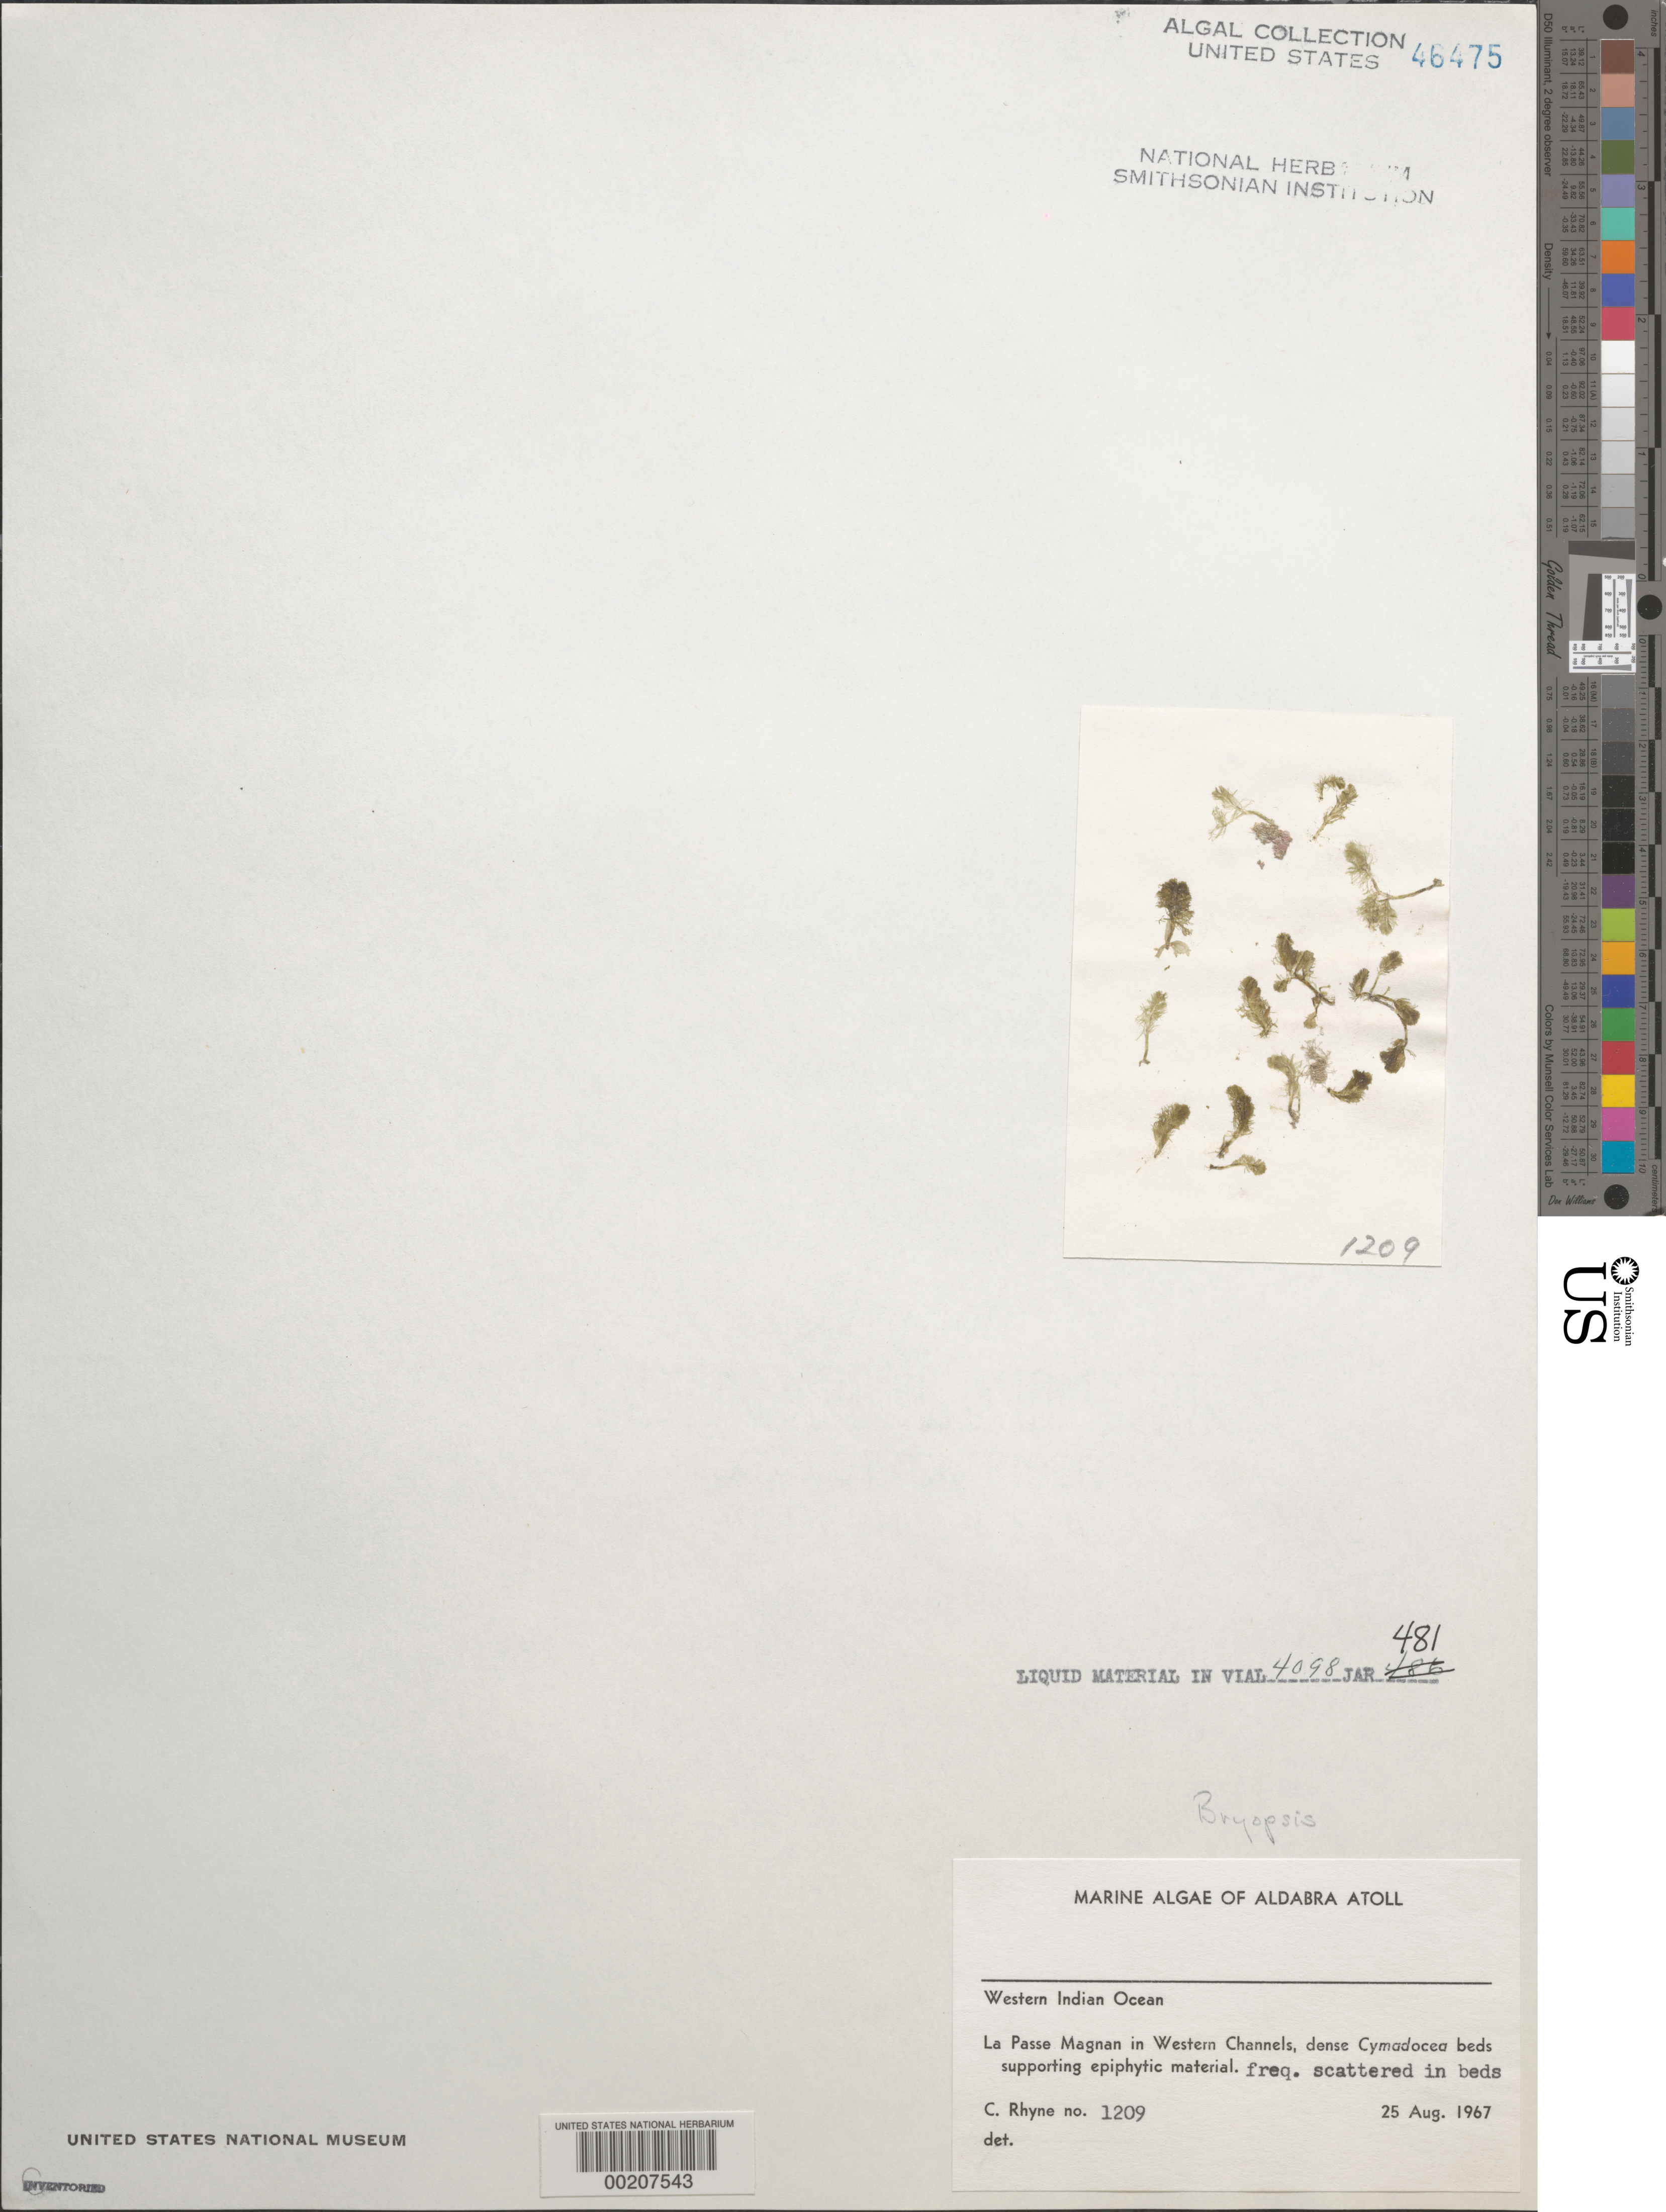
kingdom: Plantae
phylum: Chlorophyta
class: Ulvophyceae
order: Bryopsidales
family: Bryopsidaceae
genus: Bryopsis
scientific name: Bryopsis sp.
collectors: C. Rhyne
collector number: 1209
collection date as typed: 25 Aug 1967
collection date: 1967-08-25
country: Seychelles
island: Aldabra Atoll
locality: La Passe Magnan, Western Channels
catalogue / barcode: US 46475